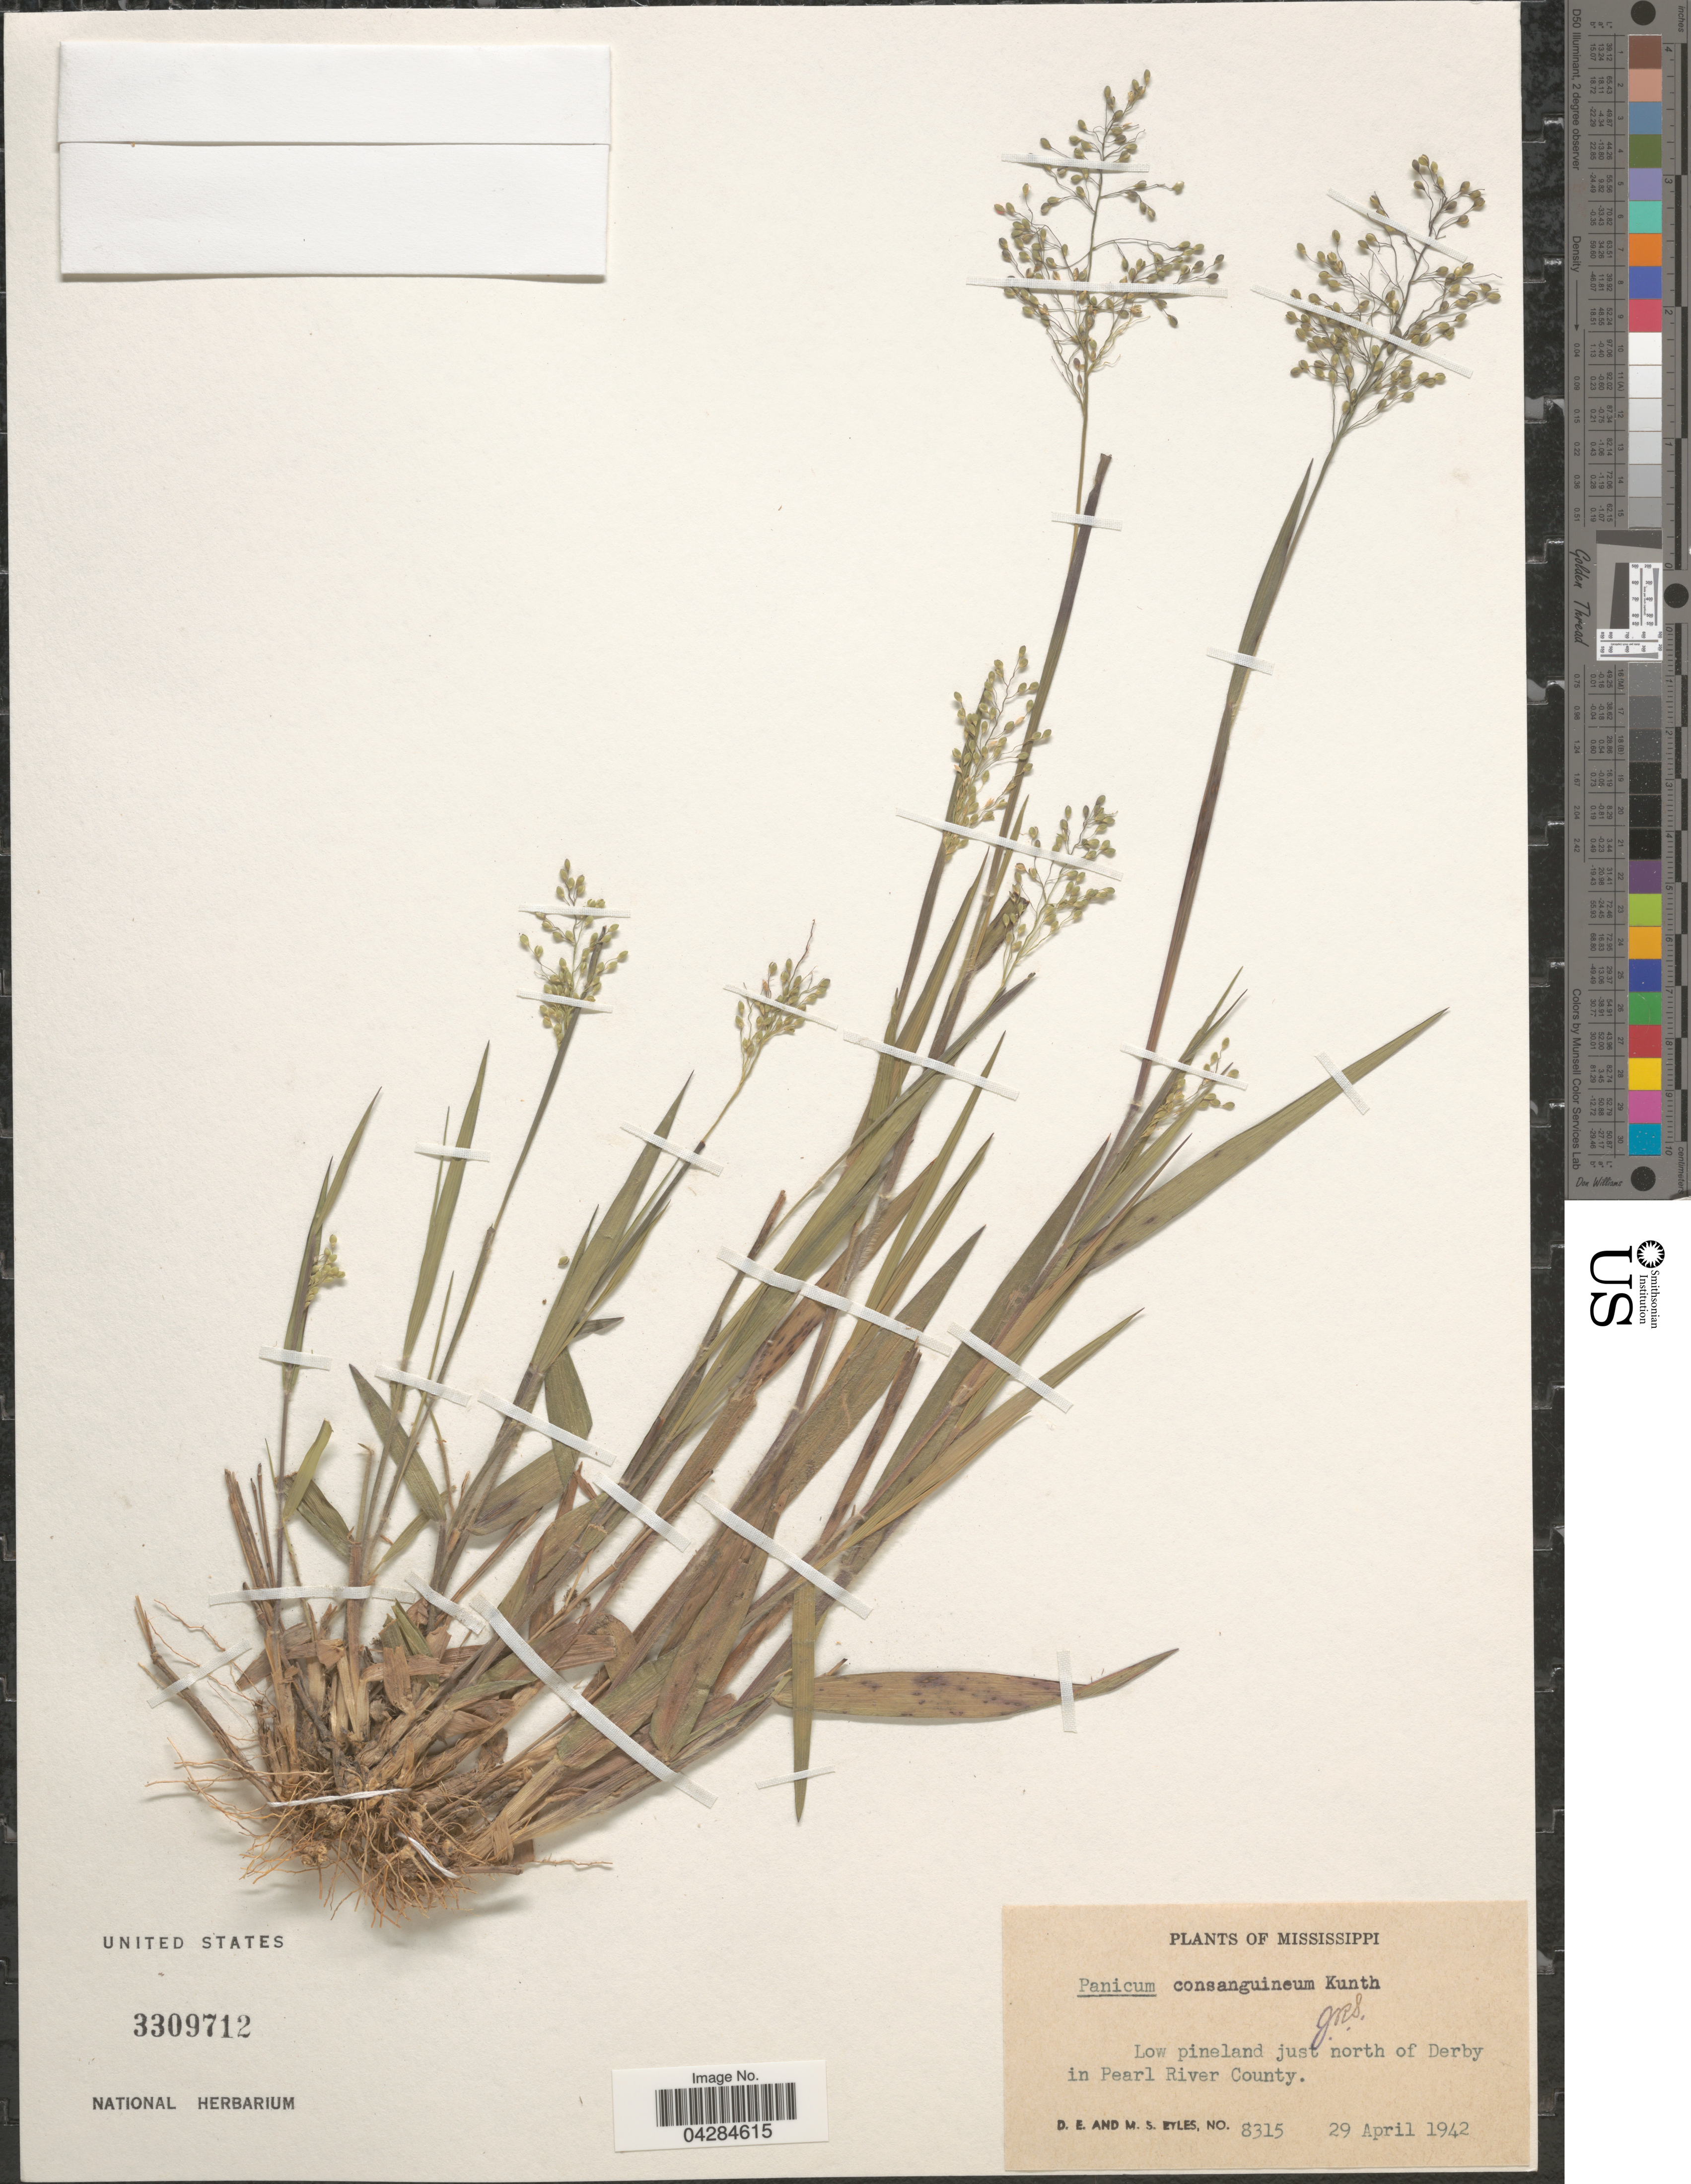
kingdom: Plantae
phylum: Tracheophyta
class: Liliopsida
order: Poales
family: Poaceae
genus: Dichanthelium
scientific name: Dichanthelium ovale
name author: (Elliott) Gould & C.A. Clark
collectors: D. Eyles & M. Eyles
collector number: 8315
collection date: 1942-04-29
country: United States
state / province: Mississippi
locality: Low pineland just north of Derby in Pearl River County.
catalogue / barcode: US 3309712